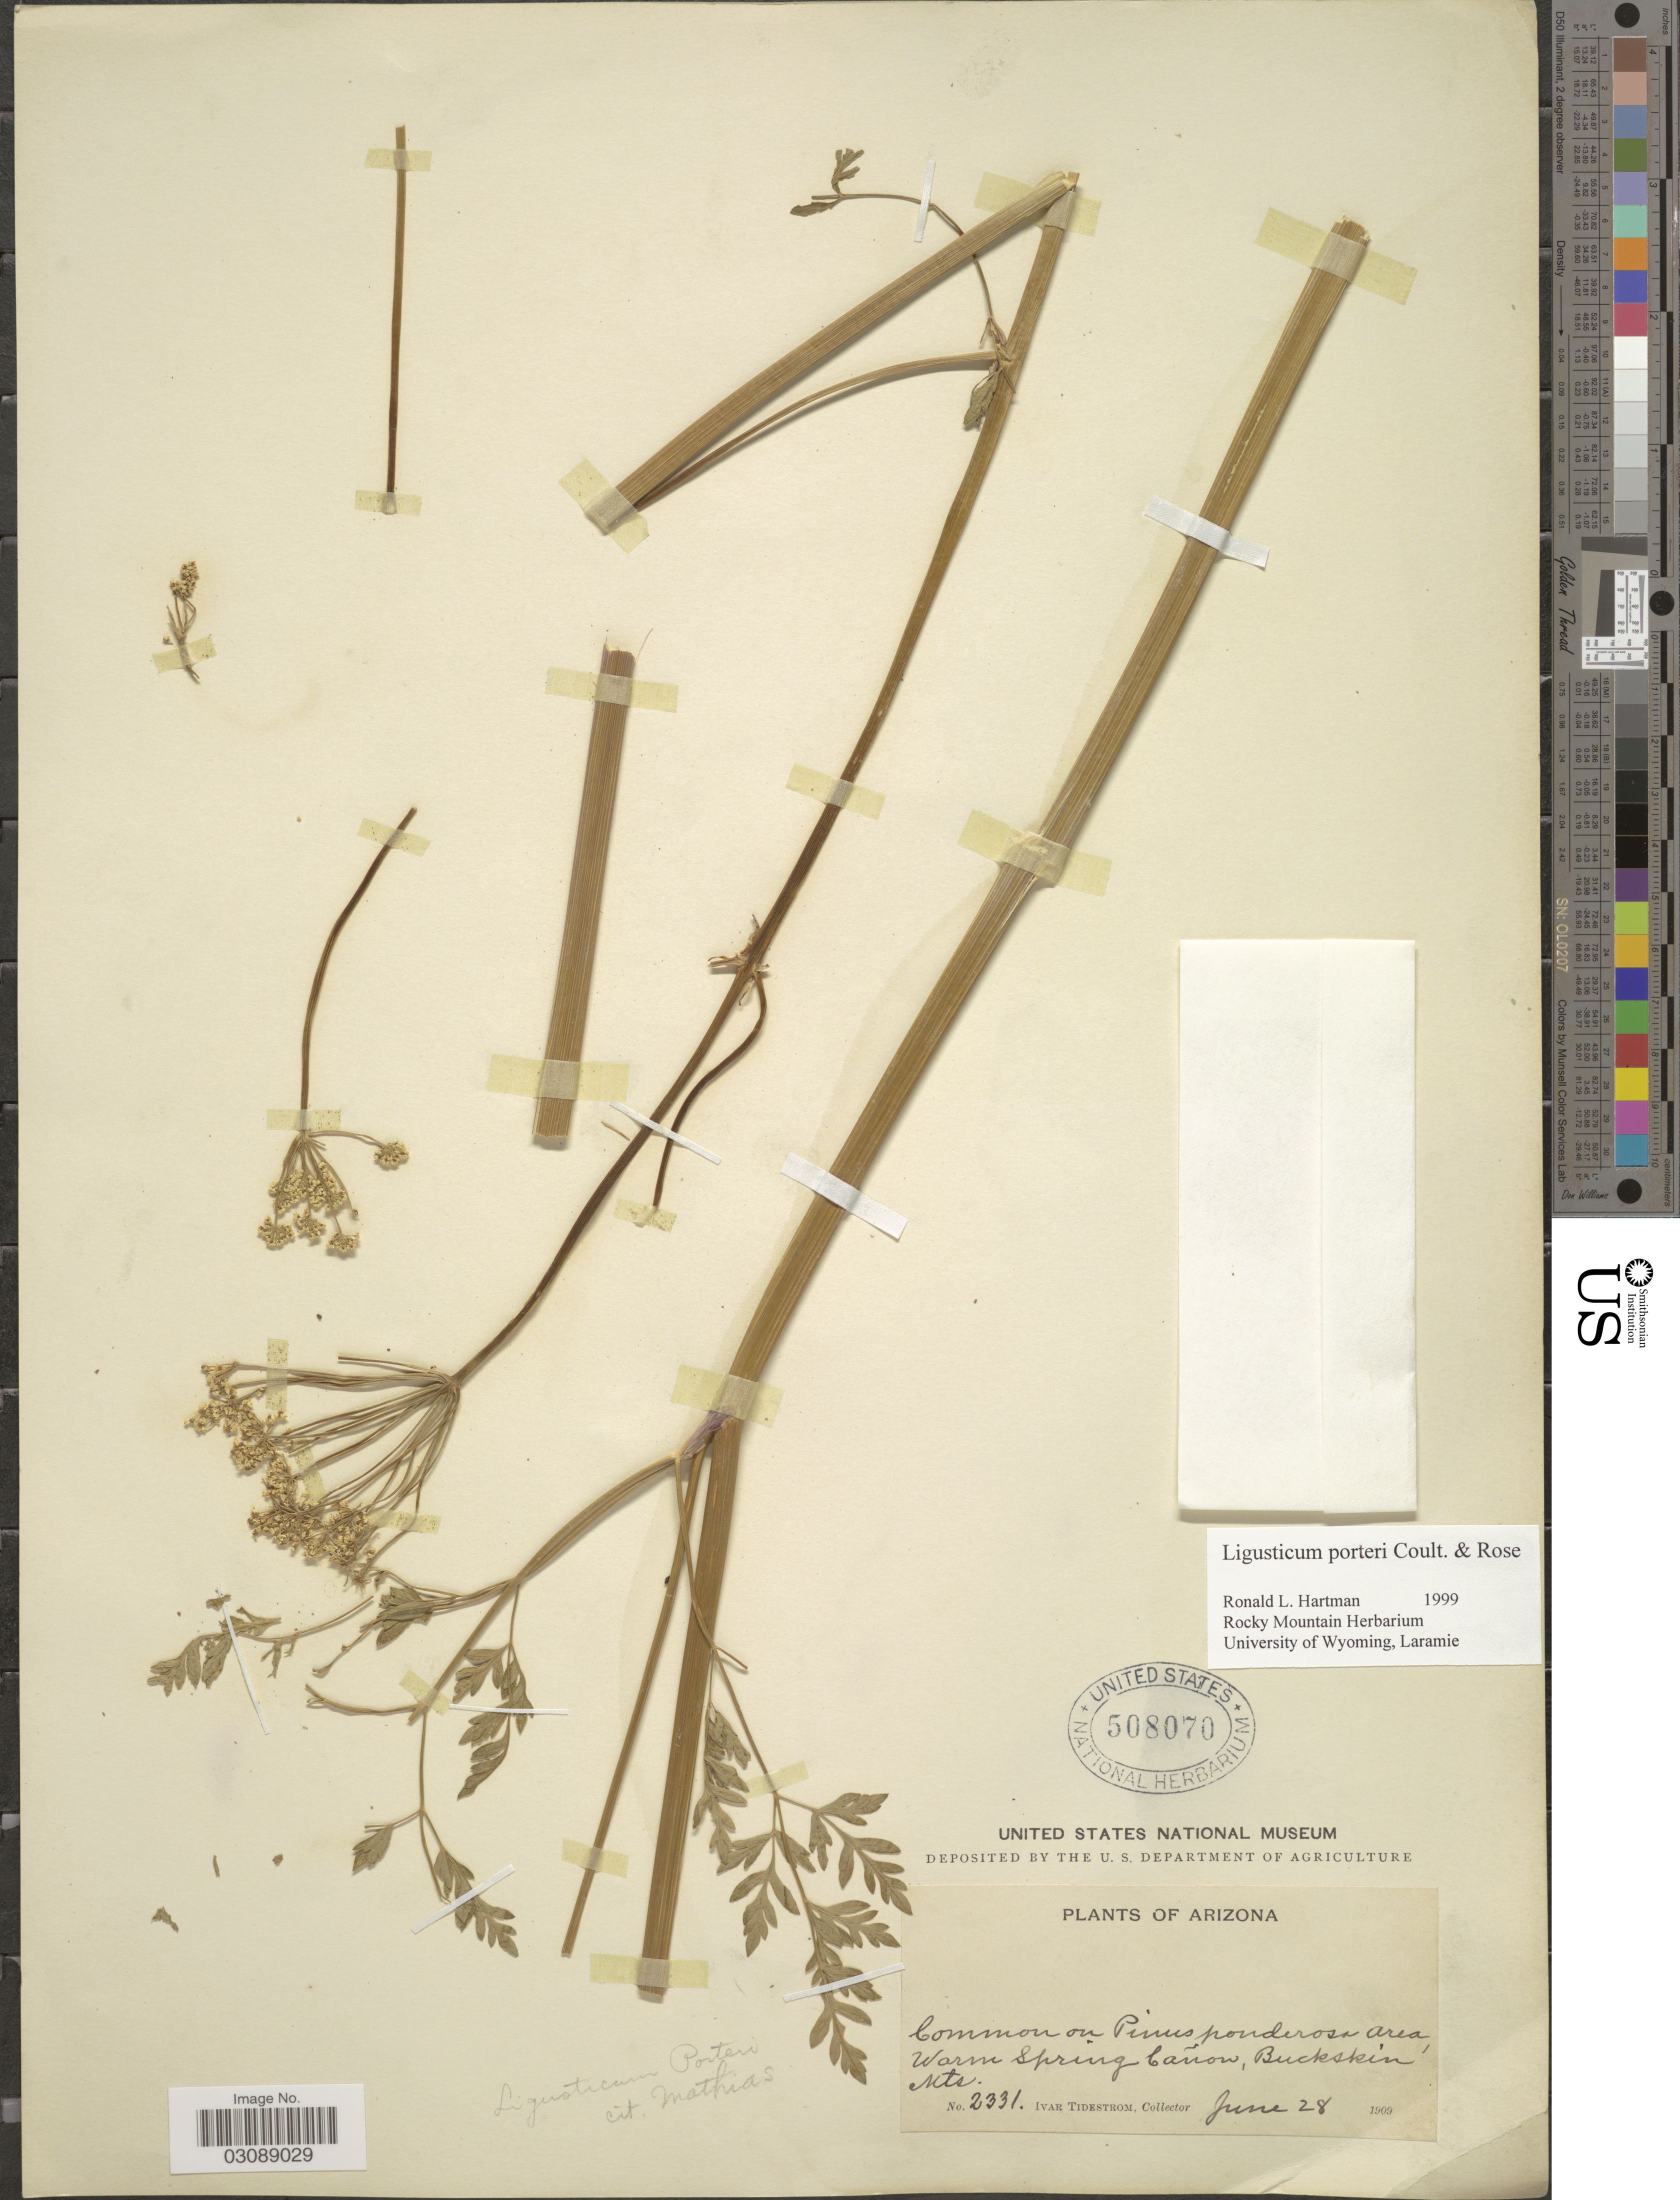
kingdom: Plantae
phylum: Tracheophyta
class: Magnoliopsida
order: Apiales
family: Apiaceae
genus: Ligusticum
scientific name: Ligusticum porteri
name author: J.M. Coult. & Rose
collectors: I. F. Tidestrom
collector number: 2331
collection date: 1909-06-28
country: United States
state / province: Arizona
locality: Common on Pinus ponderosa Area, Warm Spring Cañon, Buckskin Mts.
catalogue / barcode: US 508070